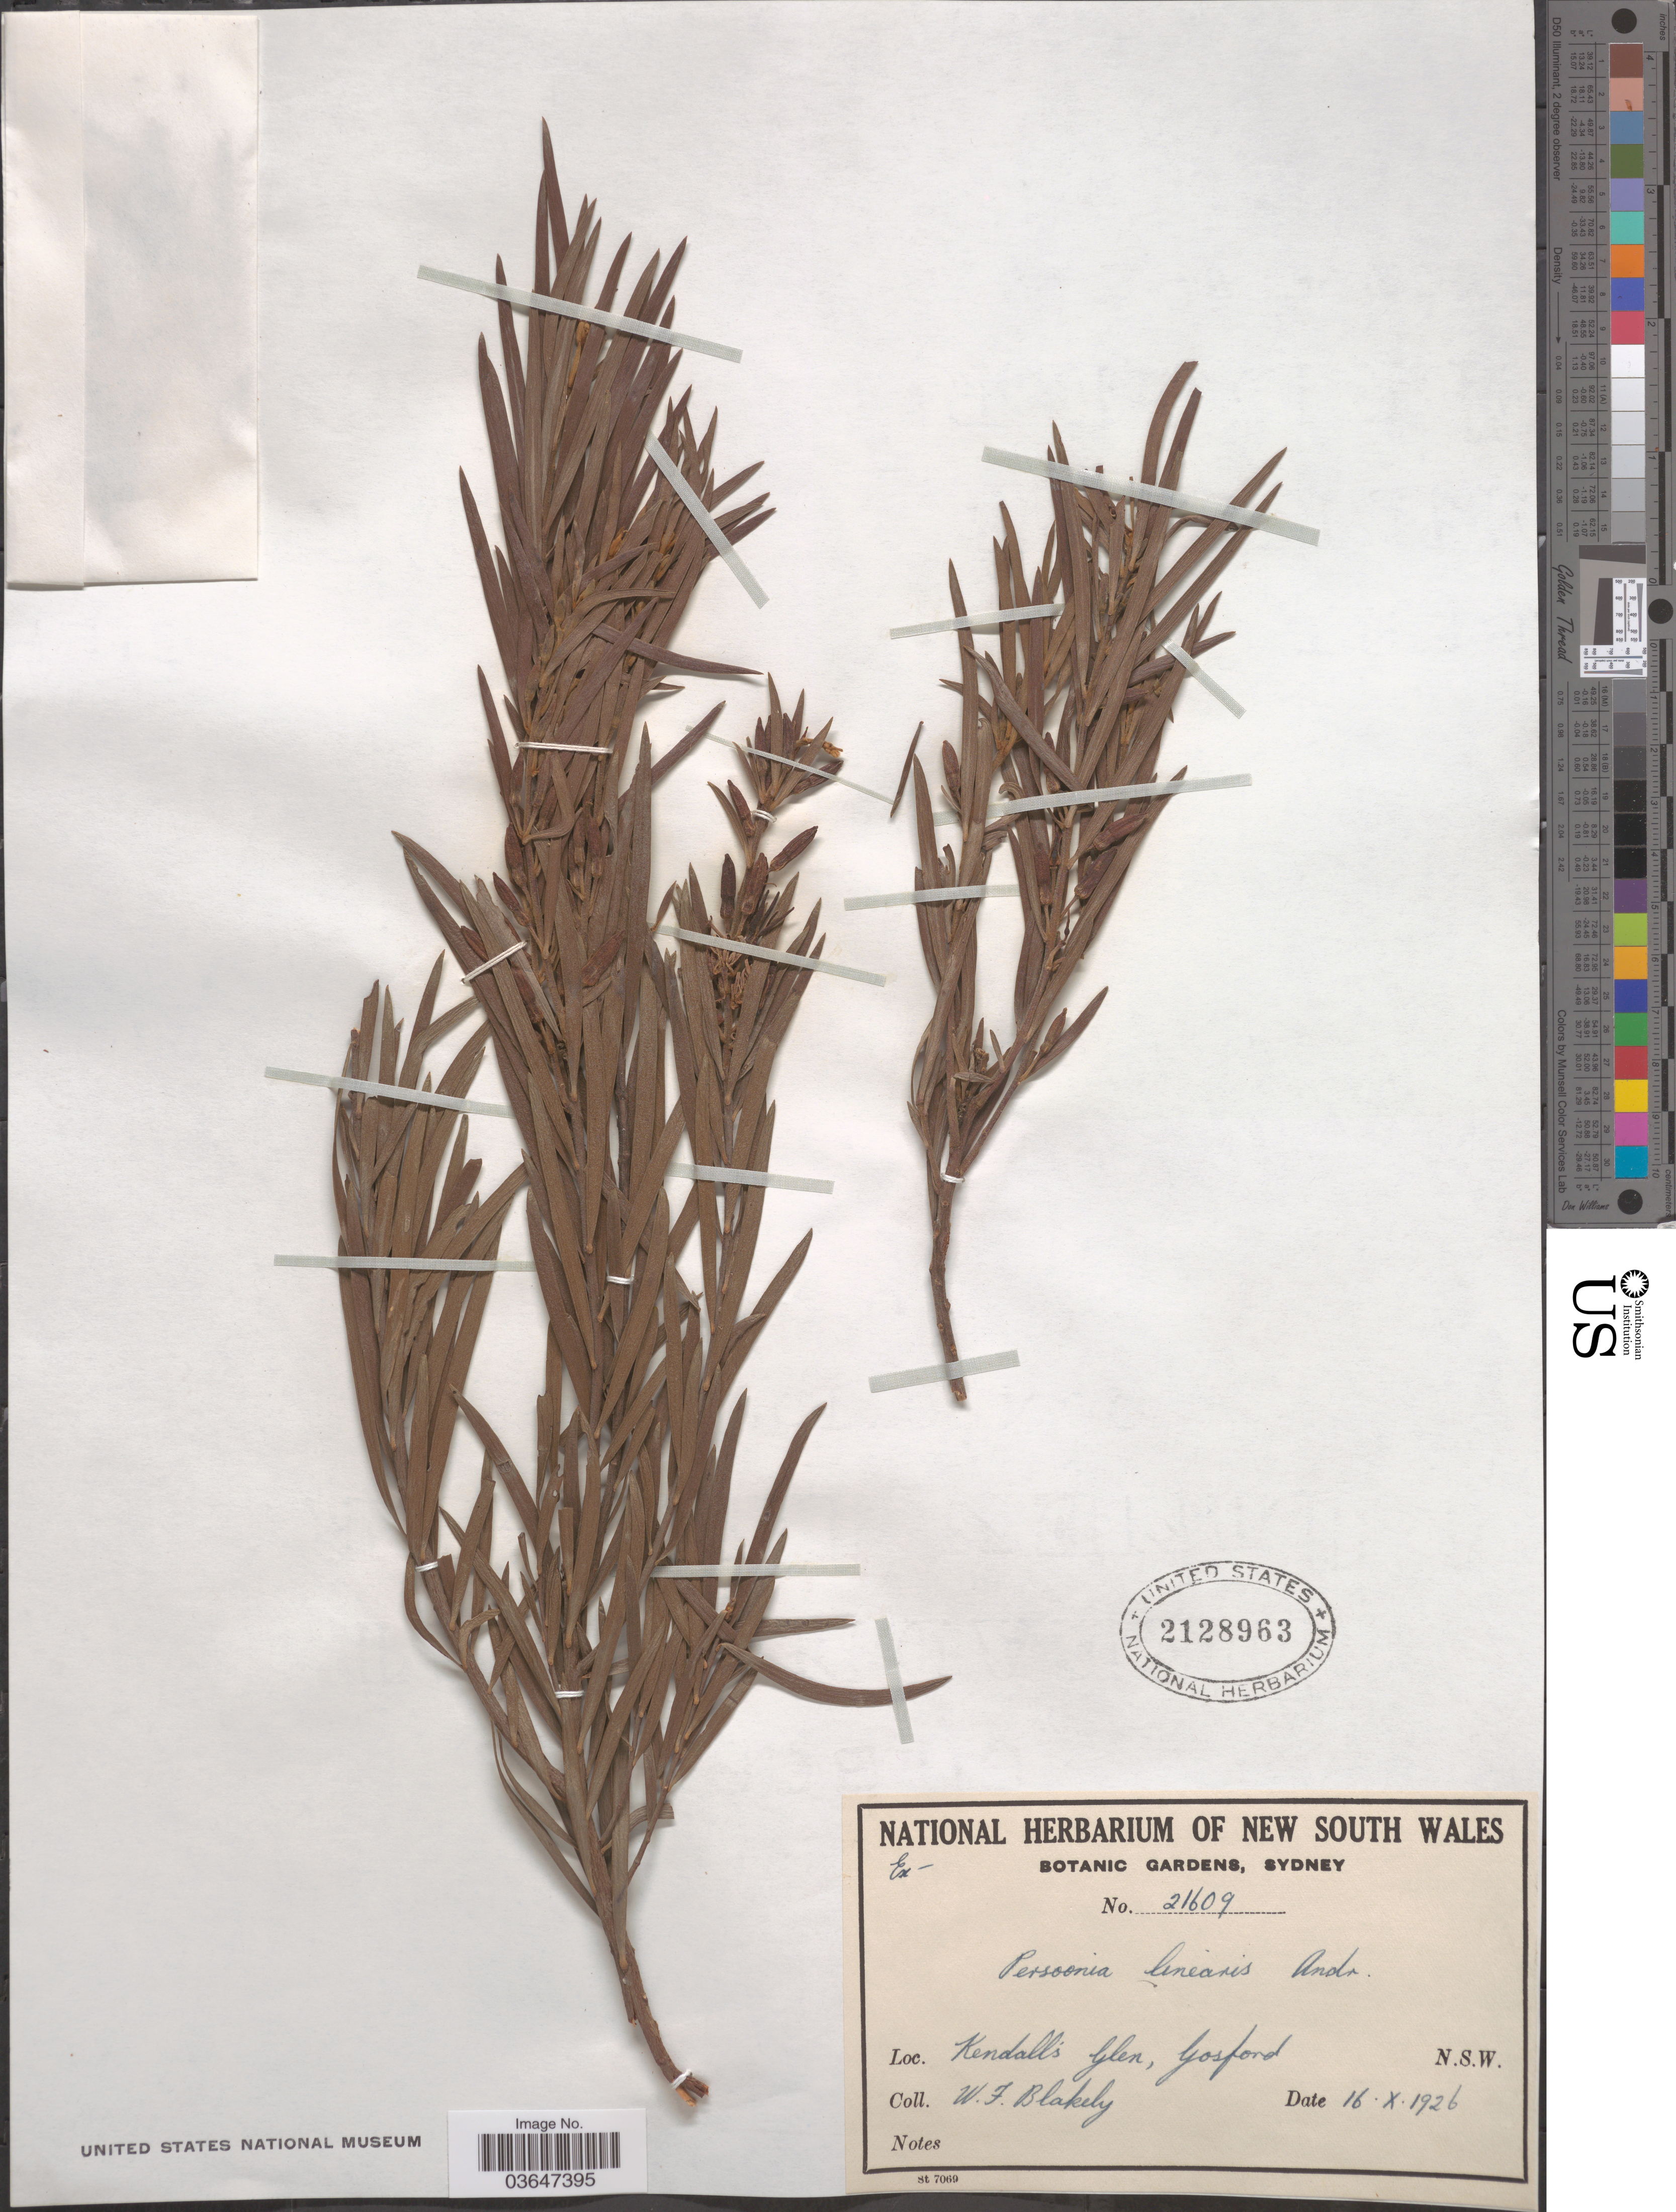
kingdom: Plantae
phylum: Tracheophyta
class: Magnoliopsida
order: Proteales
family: Proteaceae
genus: Persoonia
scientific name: Persoonia linearis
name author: Andrews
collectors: W. Blakely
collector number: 21609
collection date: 1926-10-16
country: Australia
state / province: New South Wales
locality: Kendalls Glen, Gosford.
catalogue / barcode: US 2128963